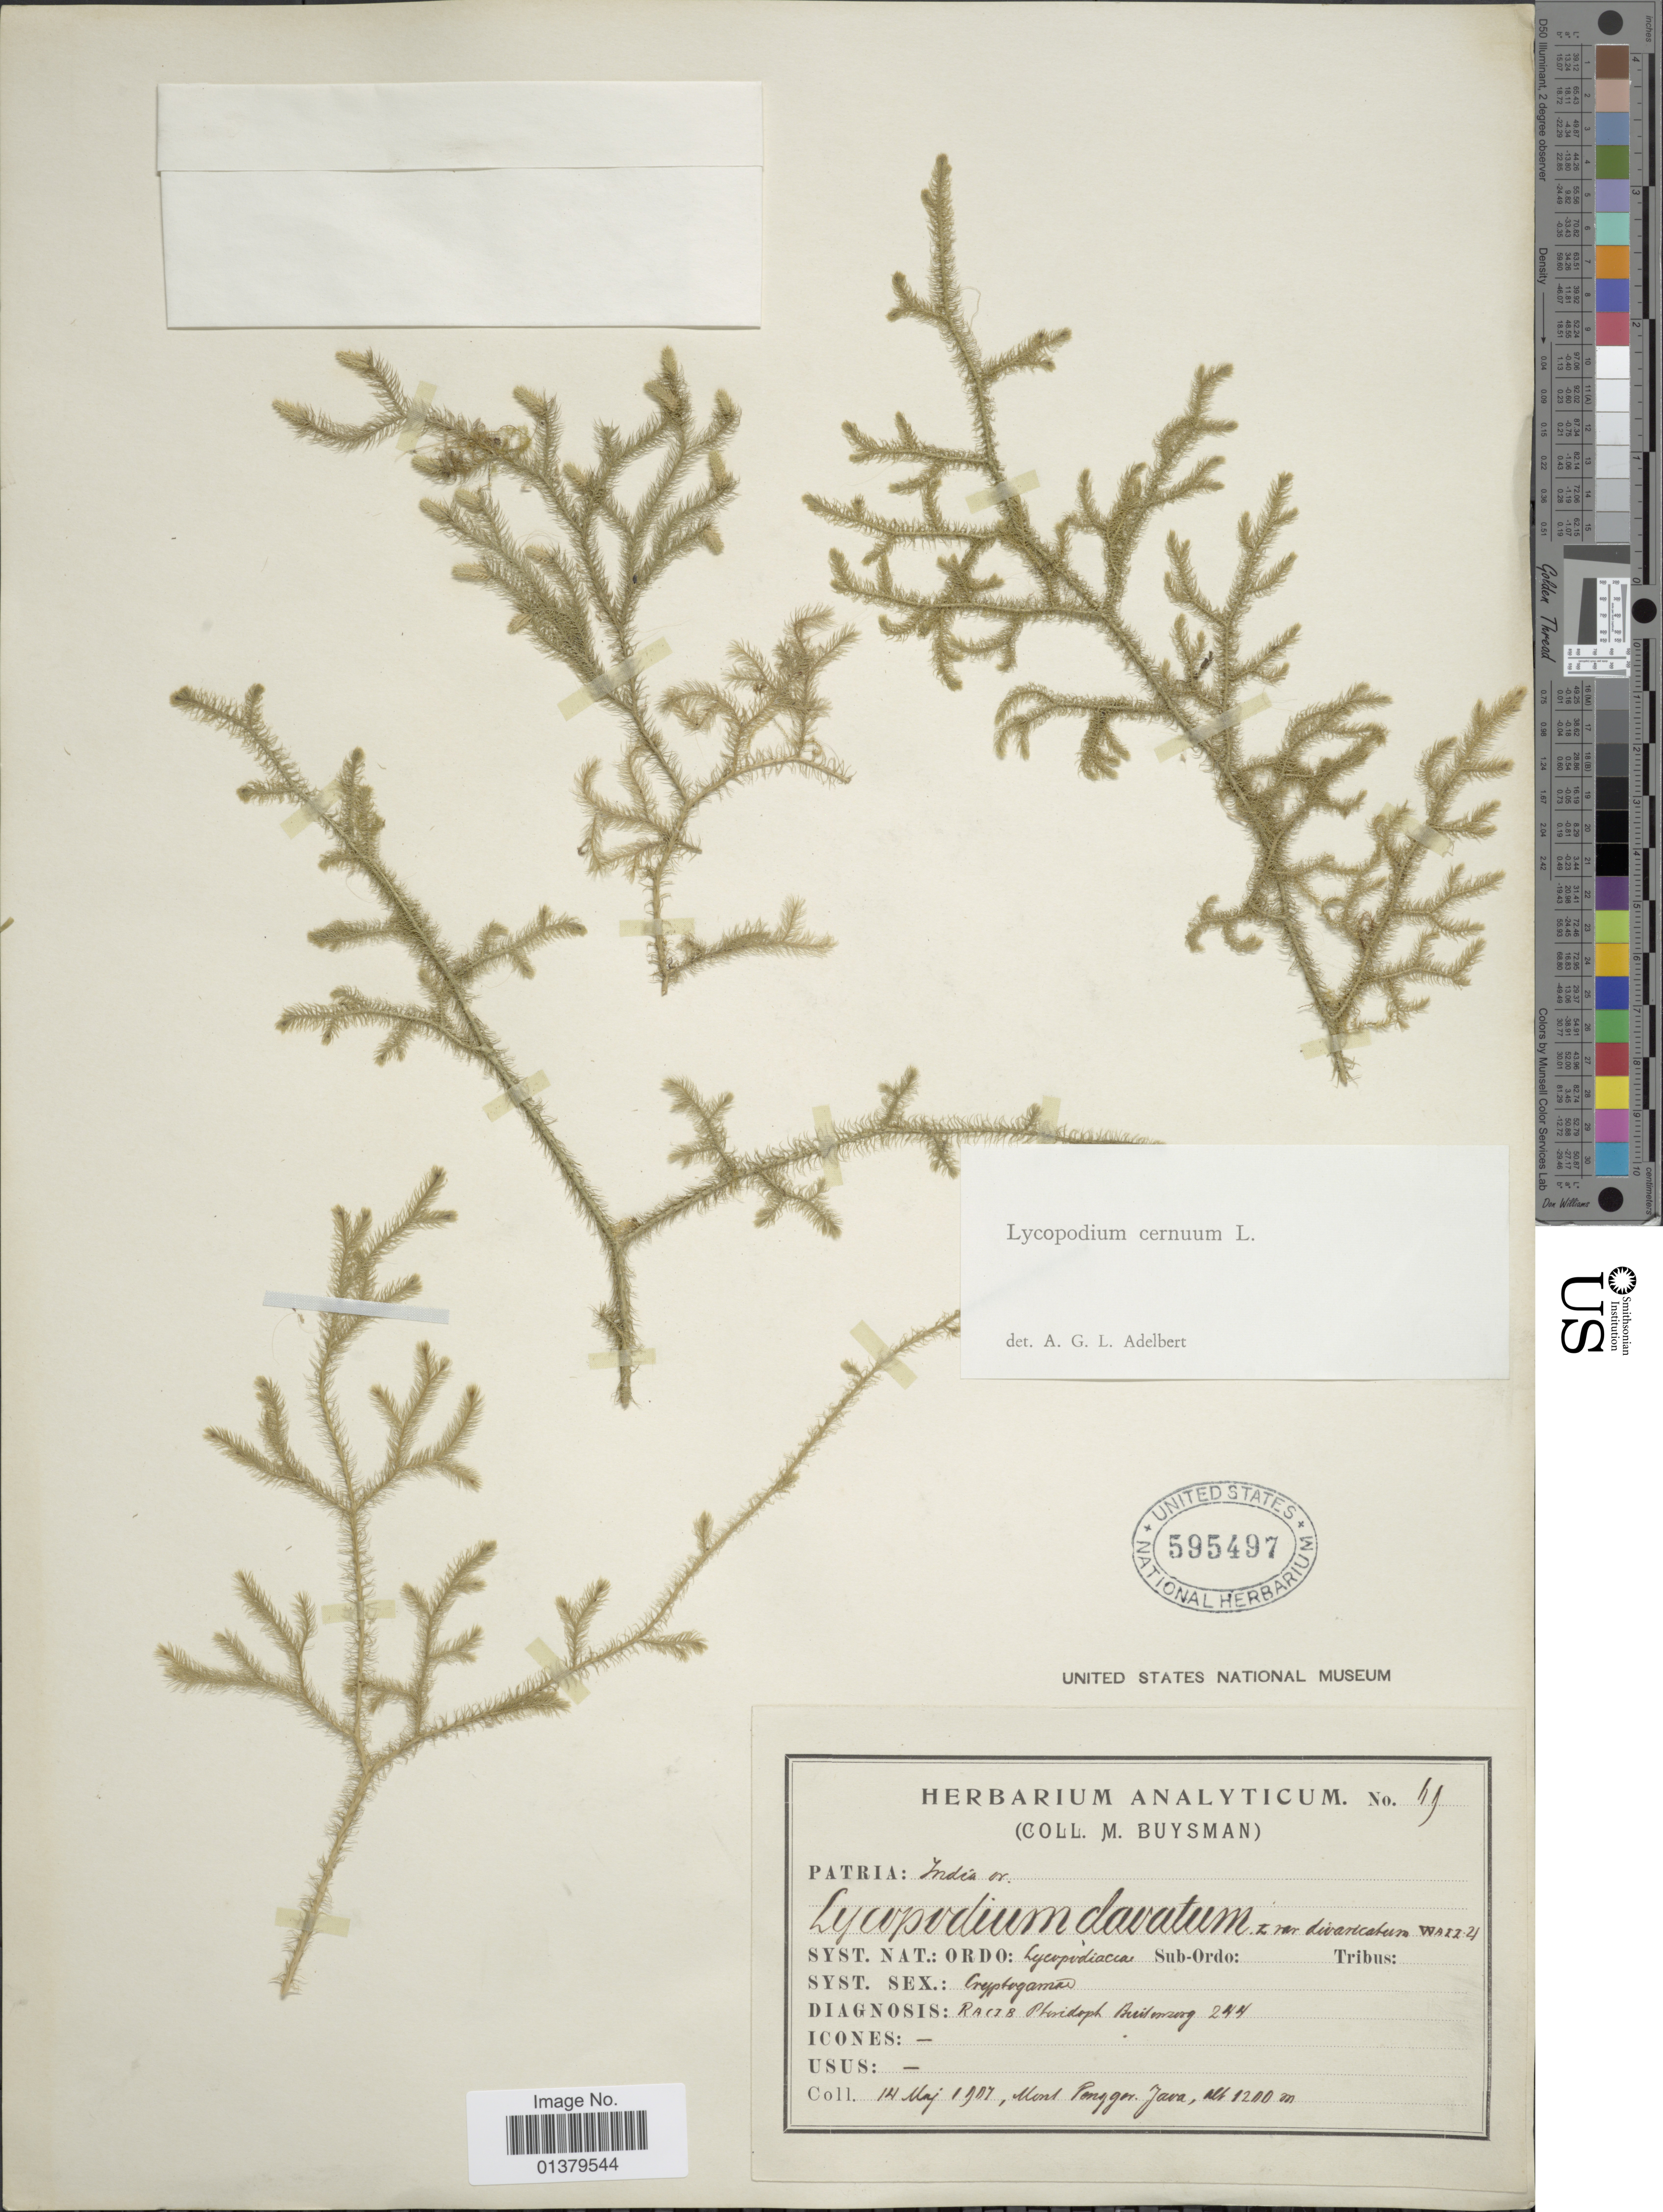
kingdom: Plantae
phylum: Tracheophyta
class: Lycopodiopsida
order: Lycopodiales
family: Lycopodiaceae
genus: Palhinhaea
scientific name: Palhinhaea cernua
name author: (L.) Vasc. & Franco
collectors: M. Buysman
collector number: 49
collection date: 1907-05-14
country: Indonesia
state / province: Java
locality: Mont Ponggor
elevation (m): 1200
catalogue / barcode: US 595497